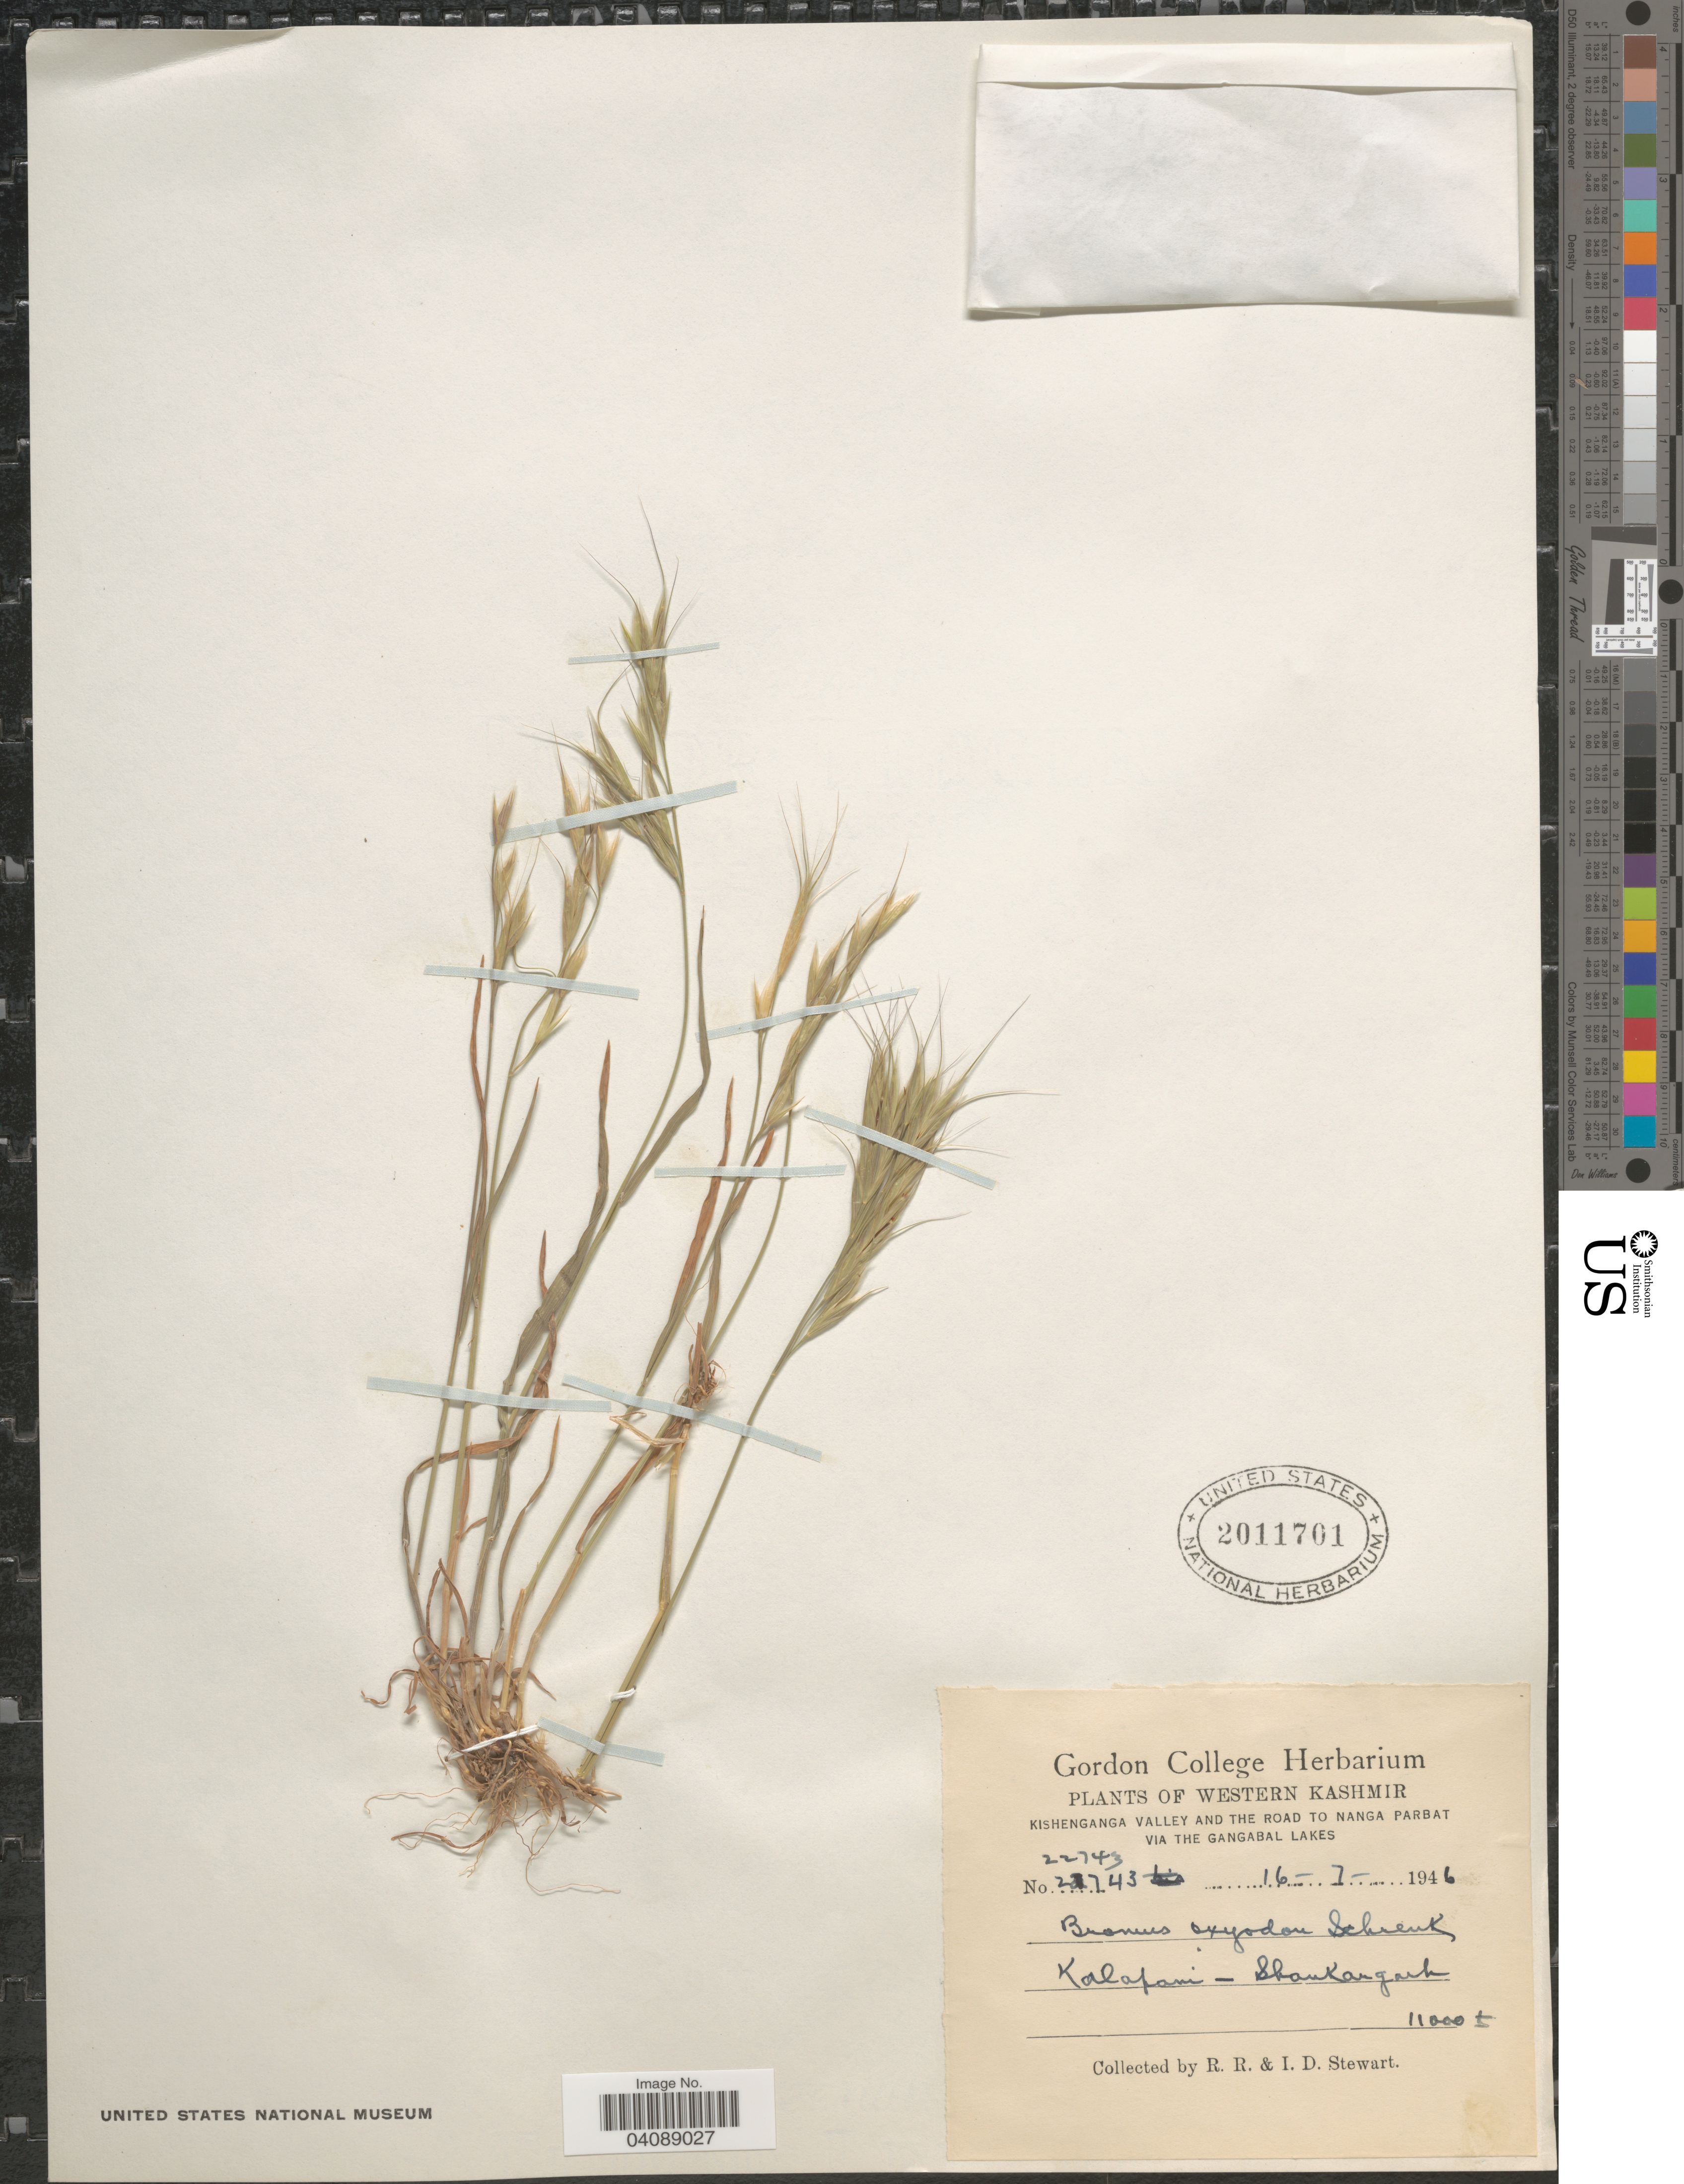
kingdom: Plantae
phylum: Tracheophyta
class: Liliopsida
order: Poales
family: Poaceae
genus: Bromus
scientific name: Bromus oxyodon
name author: Schrenk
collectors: R. Stewart & I. Stewart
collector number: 22743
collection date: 1946-07-16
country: India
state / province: Jammu and Kashmir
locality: Western Kashmir. Kishenganga Valley and the Road to Nanga Parbat via The Gangabal Lakes. Kalapani [interpreted]-Shankangarh [interpreted].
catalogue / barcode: US 2011701